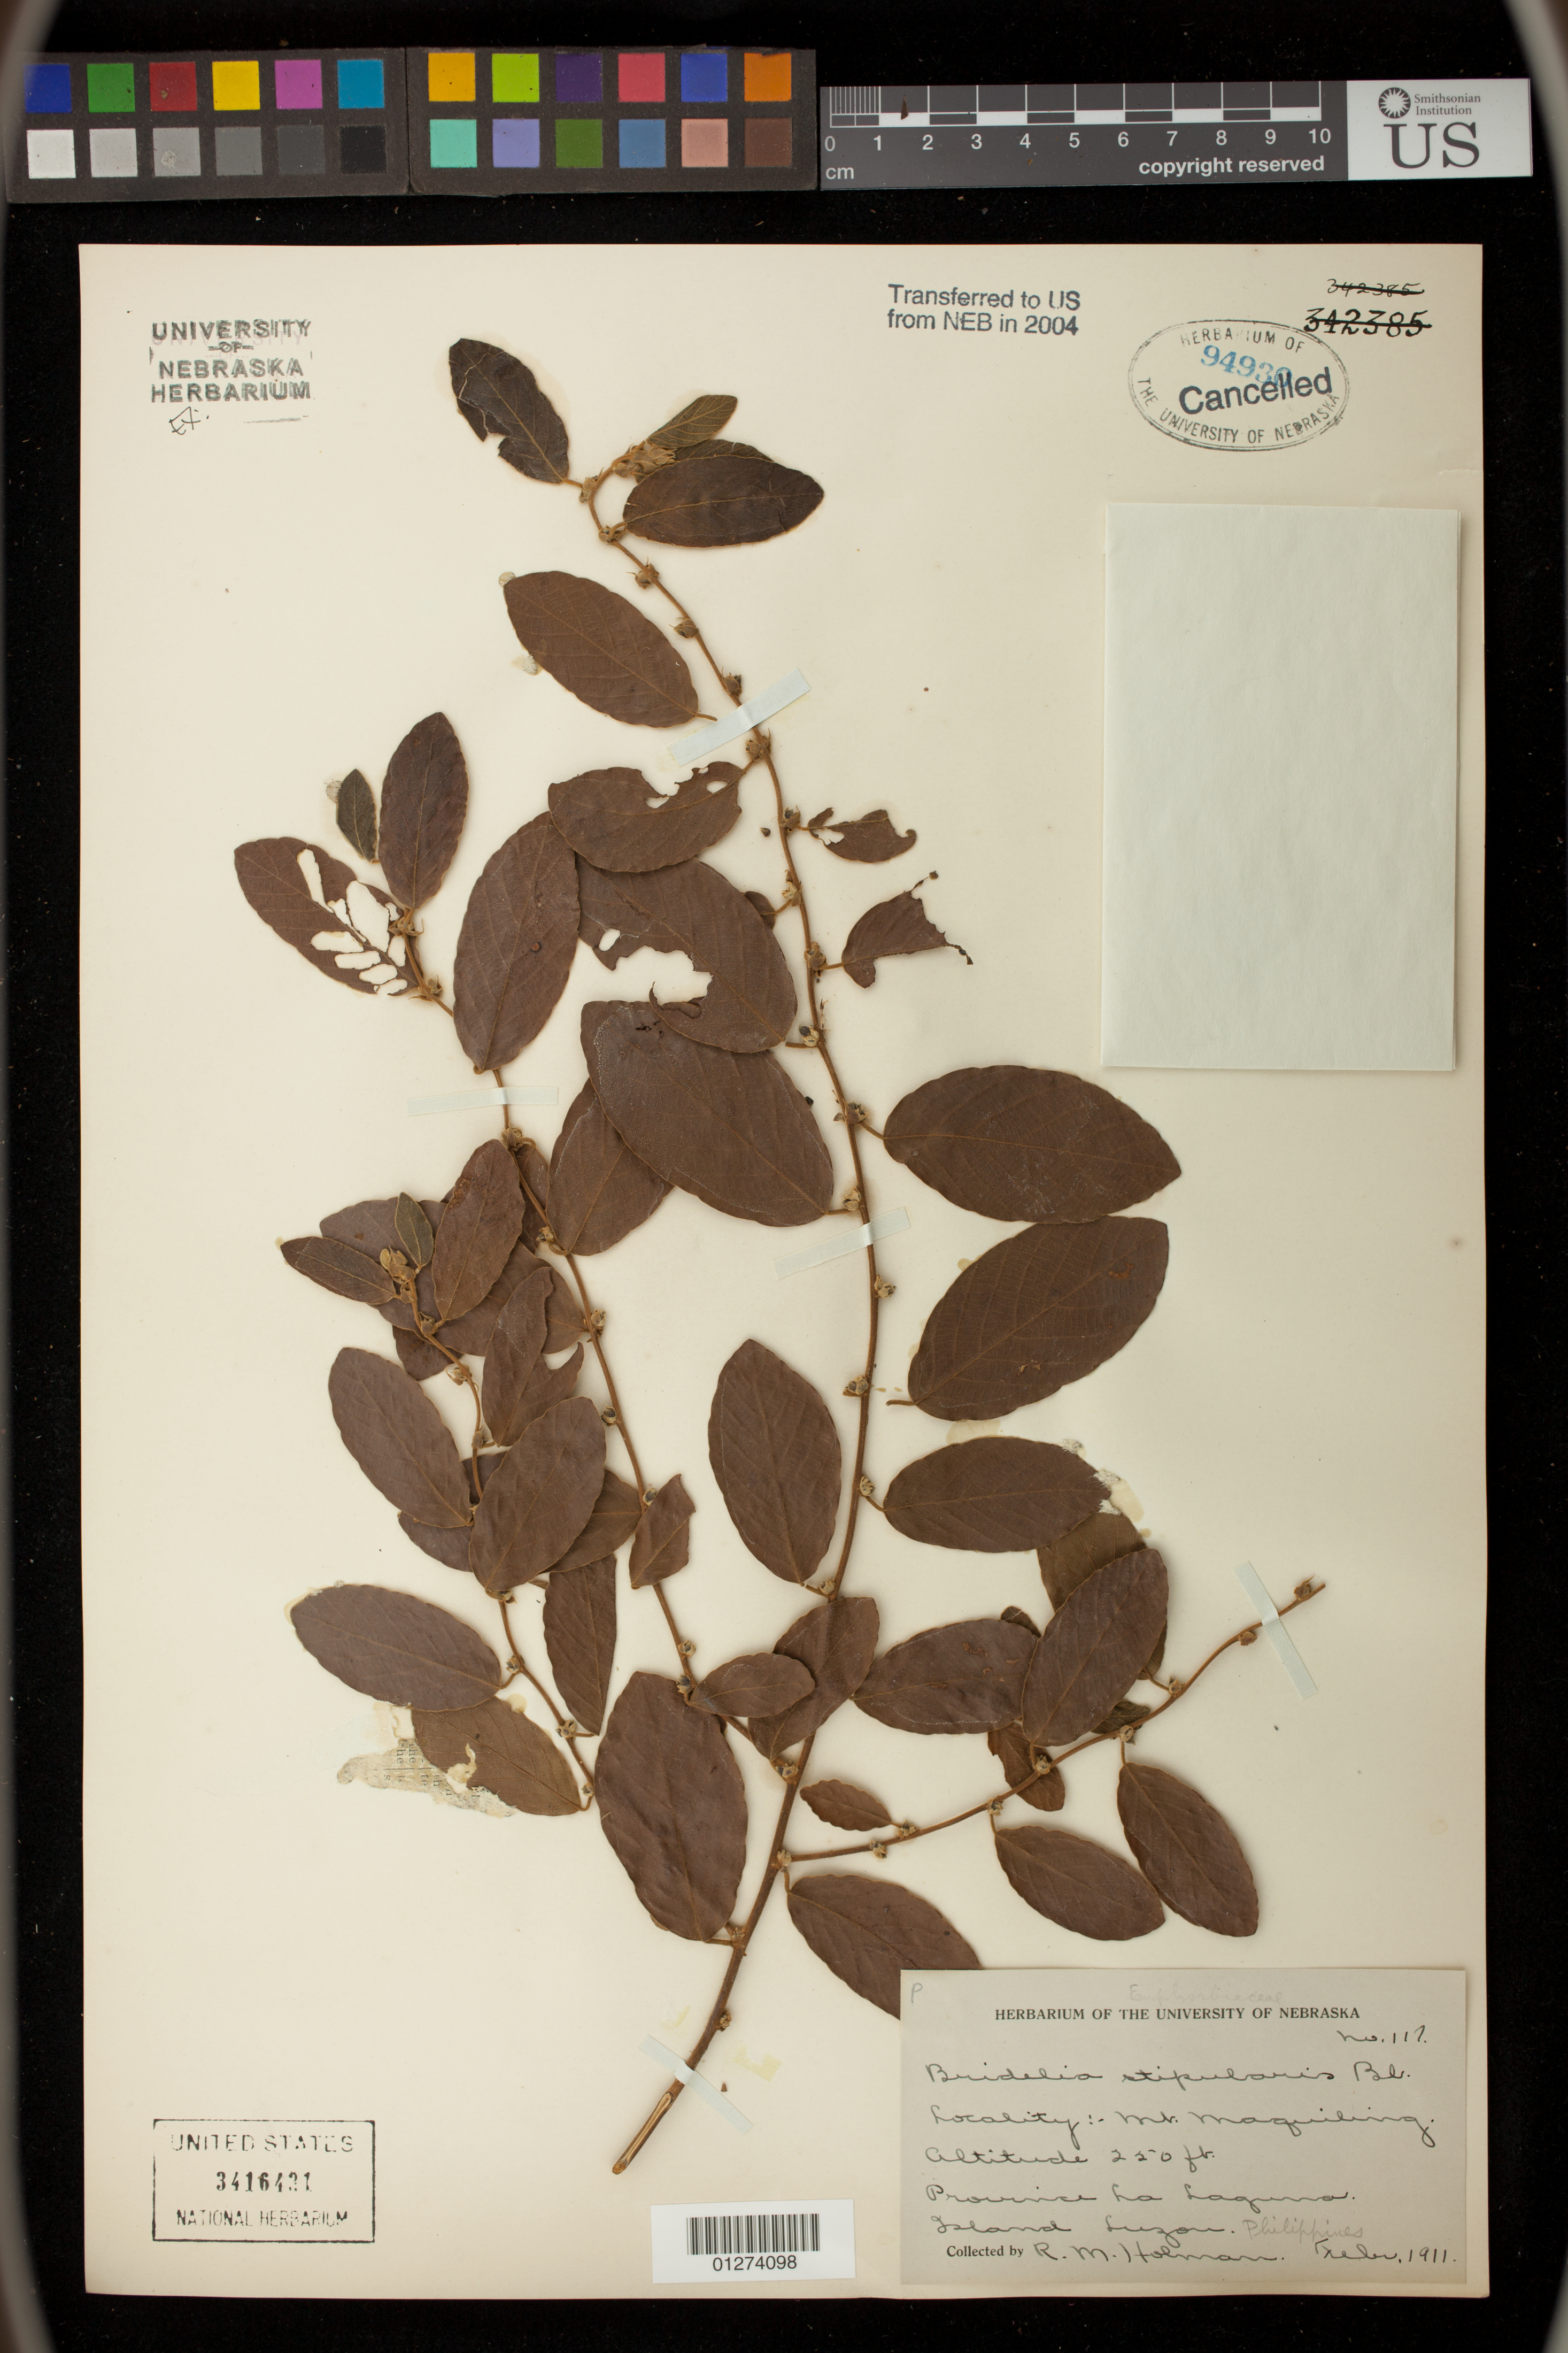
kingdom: Plantae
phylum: Tracheophyta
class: Magnoliopsida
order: Malpighiales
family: Phyllanthaceae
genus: Bridelia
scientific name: Bridelia stipularis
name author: (L.) Blume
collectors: R. Holman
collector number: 117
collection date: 1911-02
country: Philippines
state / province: Calabarzon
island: Luzon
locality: Mt. Maquiling, La Laguna, Luzon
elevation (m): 76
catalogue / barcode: US 3416431